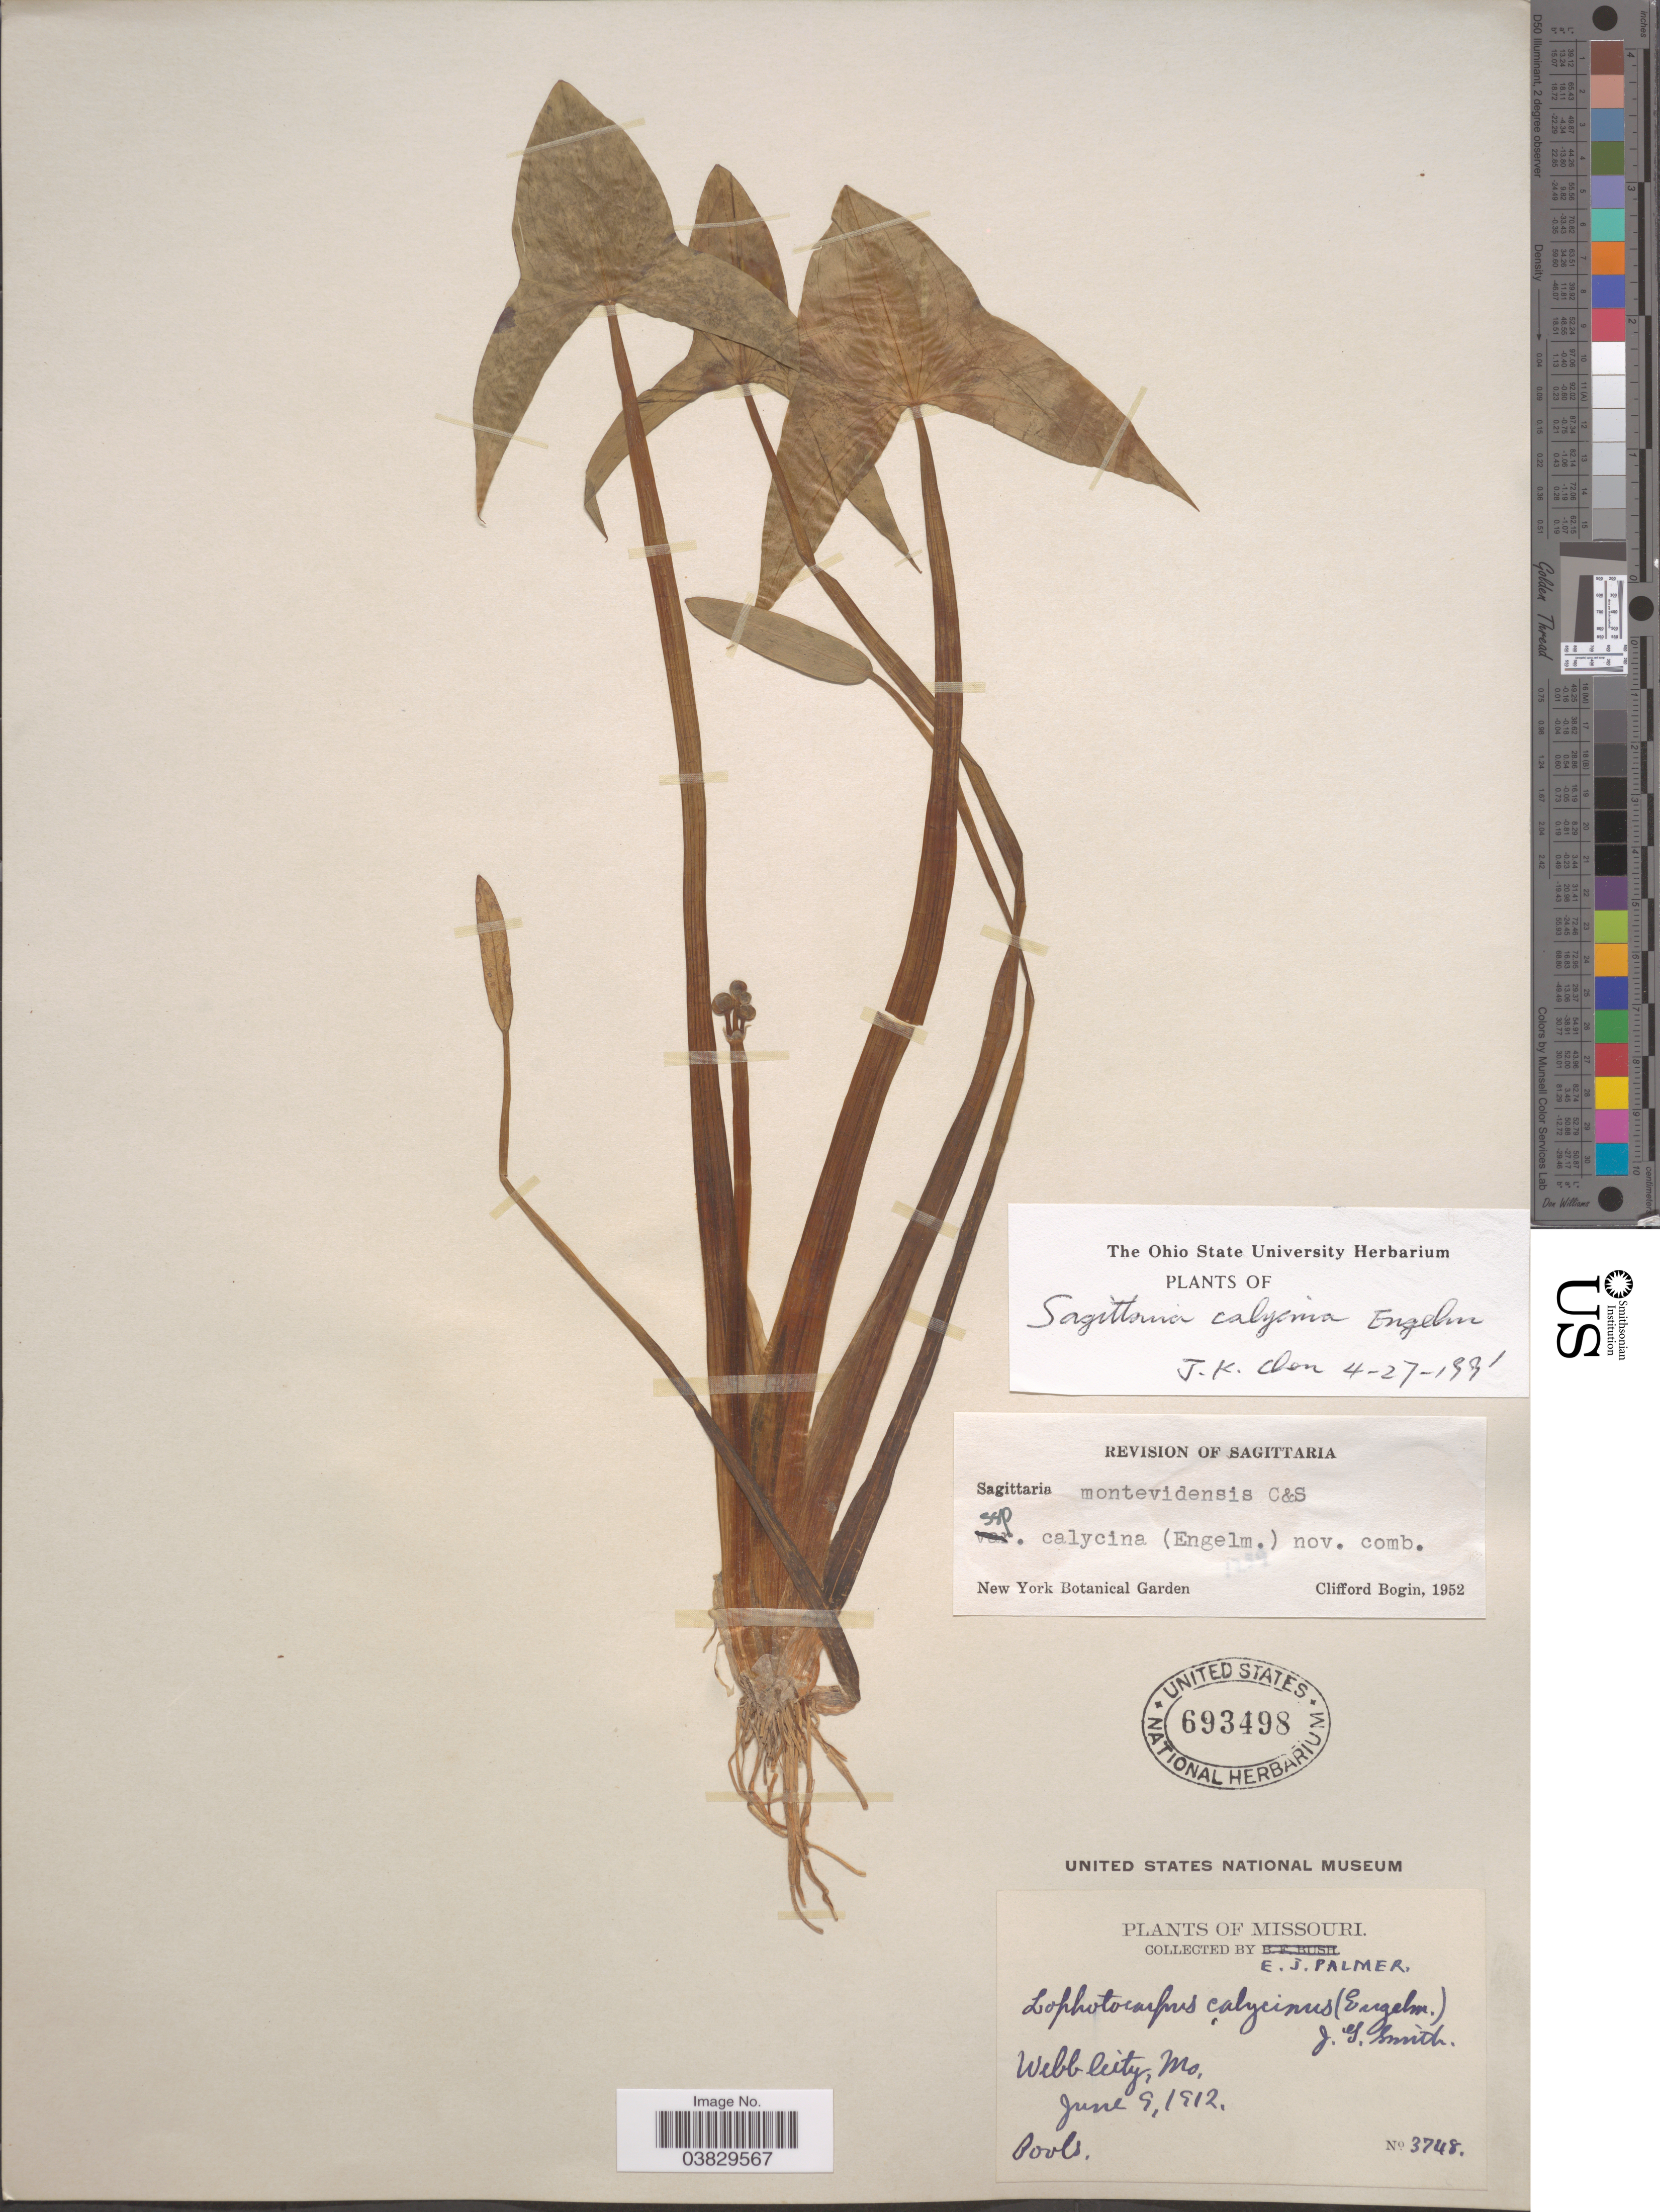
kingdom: Plantae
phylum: Tracheophyta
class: Liliopsida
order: Alismatales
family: Alismataceae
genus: Sagittaria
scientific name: Sagittaria calycina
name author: Engelm.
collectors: E. J. Palmer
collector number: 3748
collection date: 1912-06-09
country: United States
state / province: Missouri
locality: Webb City.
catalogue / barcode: US 693498